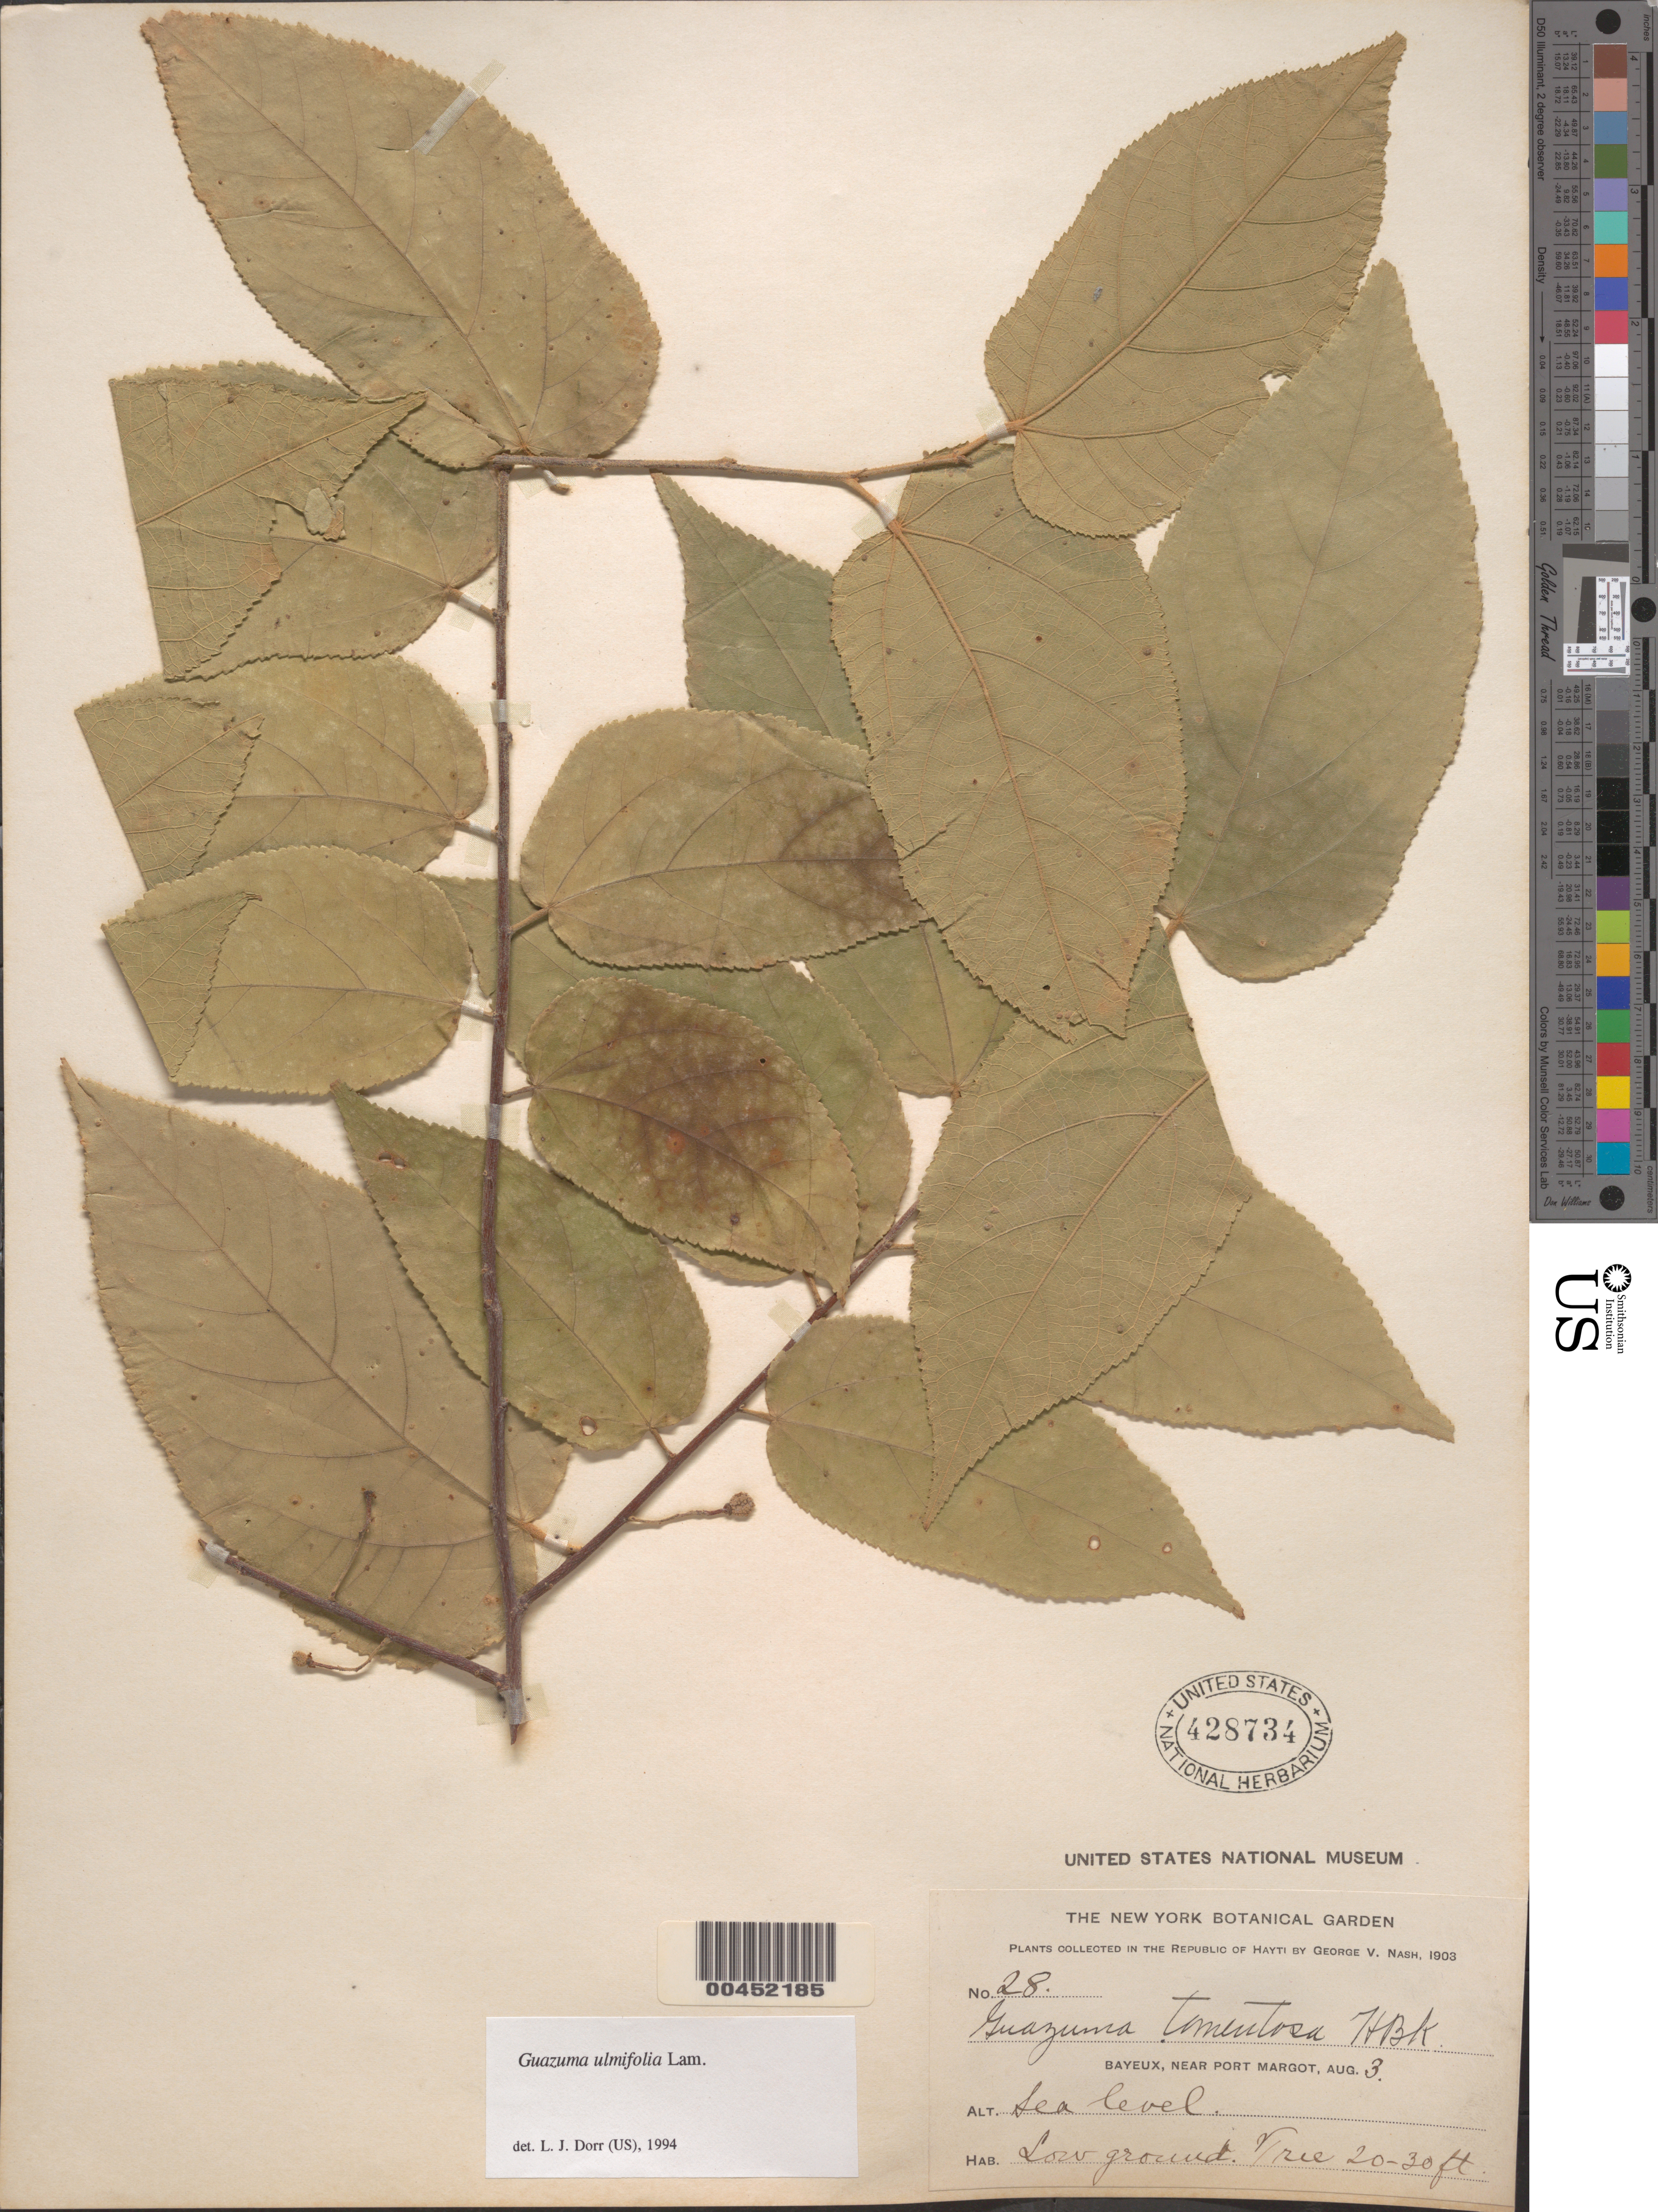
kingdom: Plantae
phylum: Tracheophyta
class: Magnoliopsida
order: Malvales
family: Malvaceae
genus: Guazuma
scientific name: Guazuma ulmifolia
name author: Lam.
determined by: Dorr, L. J., (BOT), Smithsonian Institution - National Museum of Natural History (UNITED STATES)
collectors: G. V. Nash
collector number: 28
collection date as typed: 03 Aug 1903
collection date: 1903-08-03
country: Haiti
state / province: Nord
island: Hispaniola Island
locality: Bayeux, near Port Margot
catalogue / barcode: US 428734